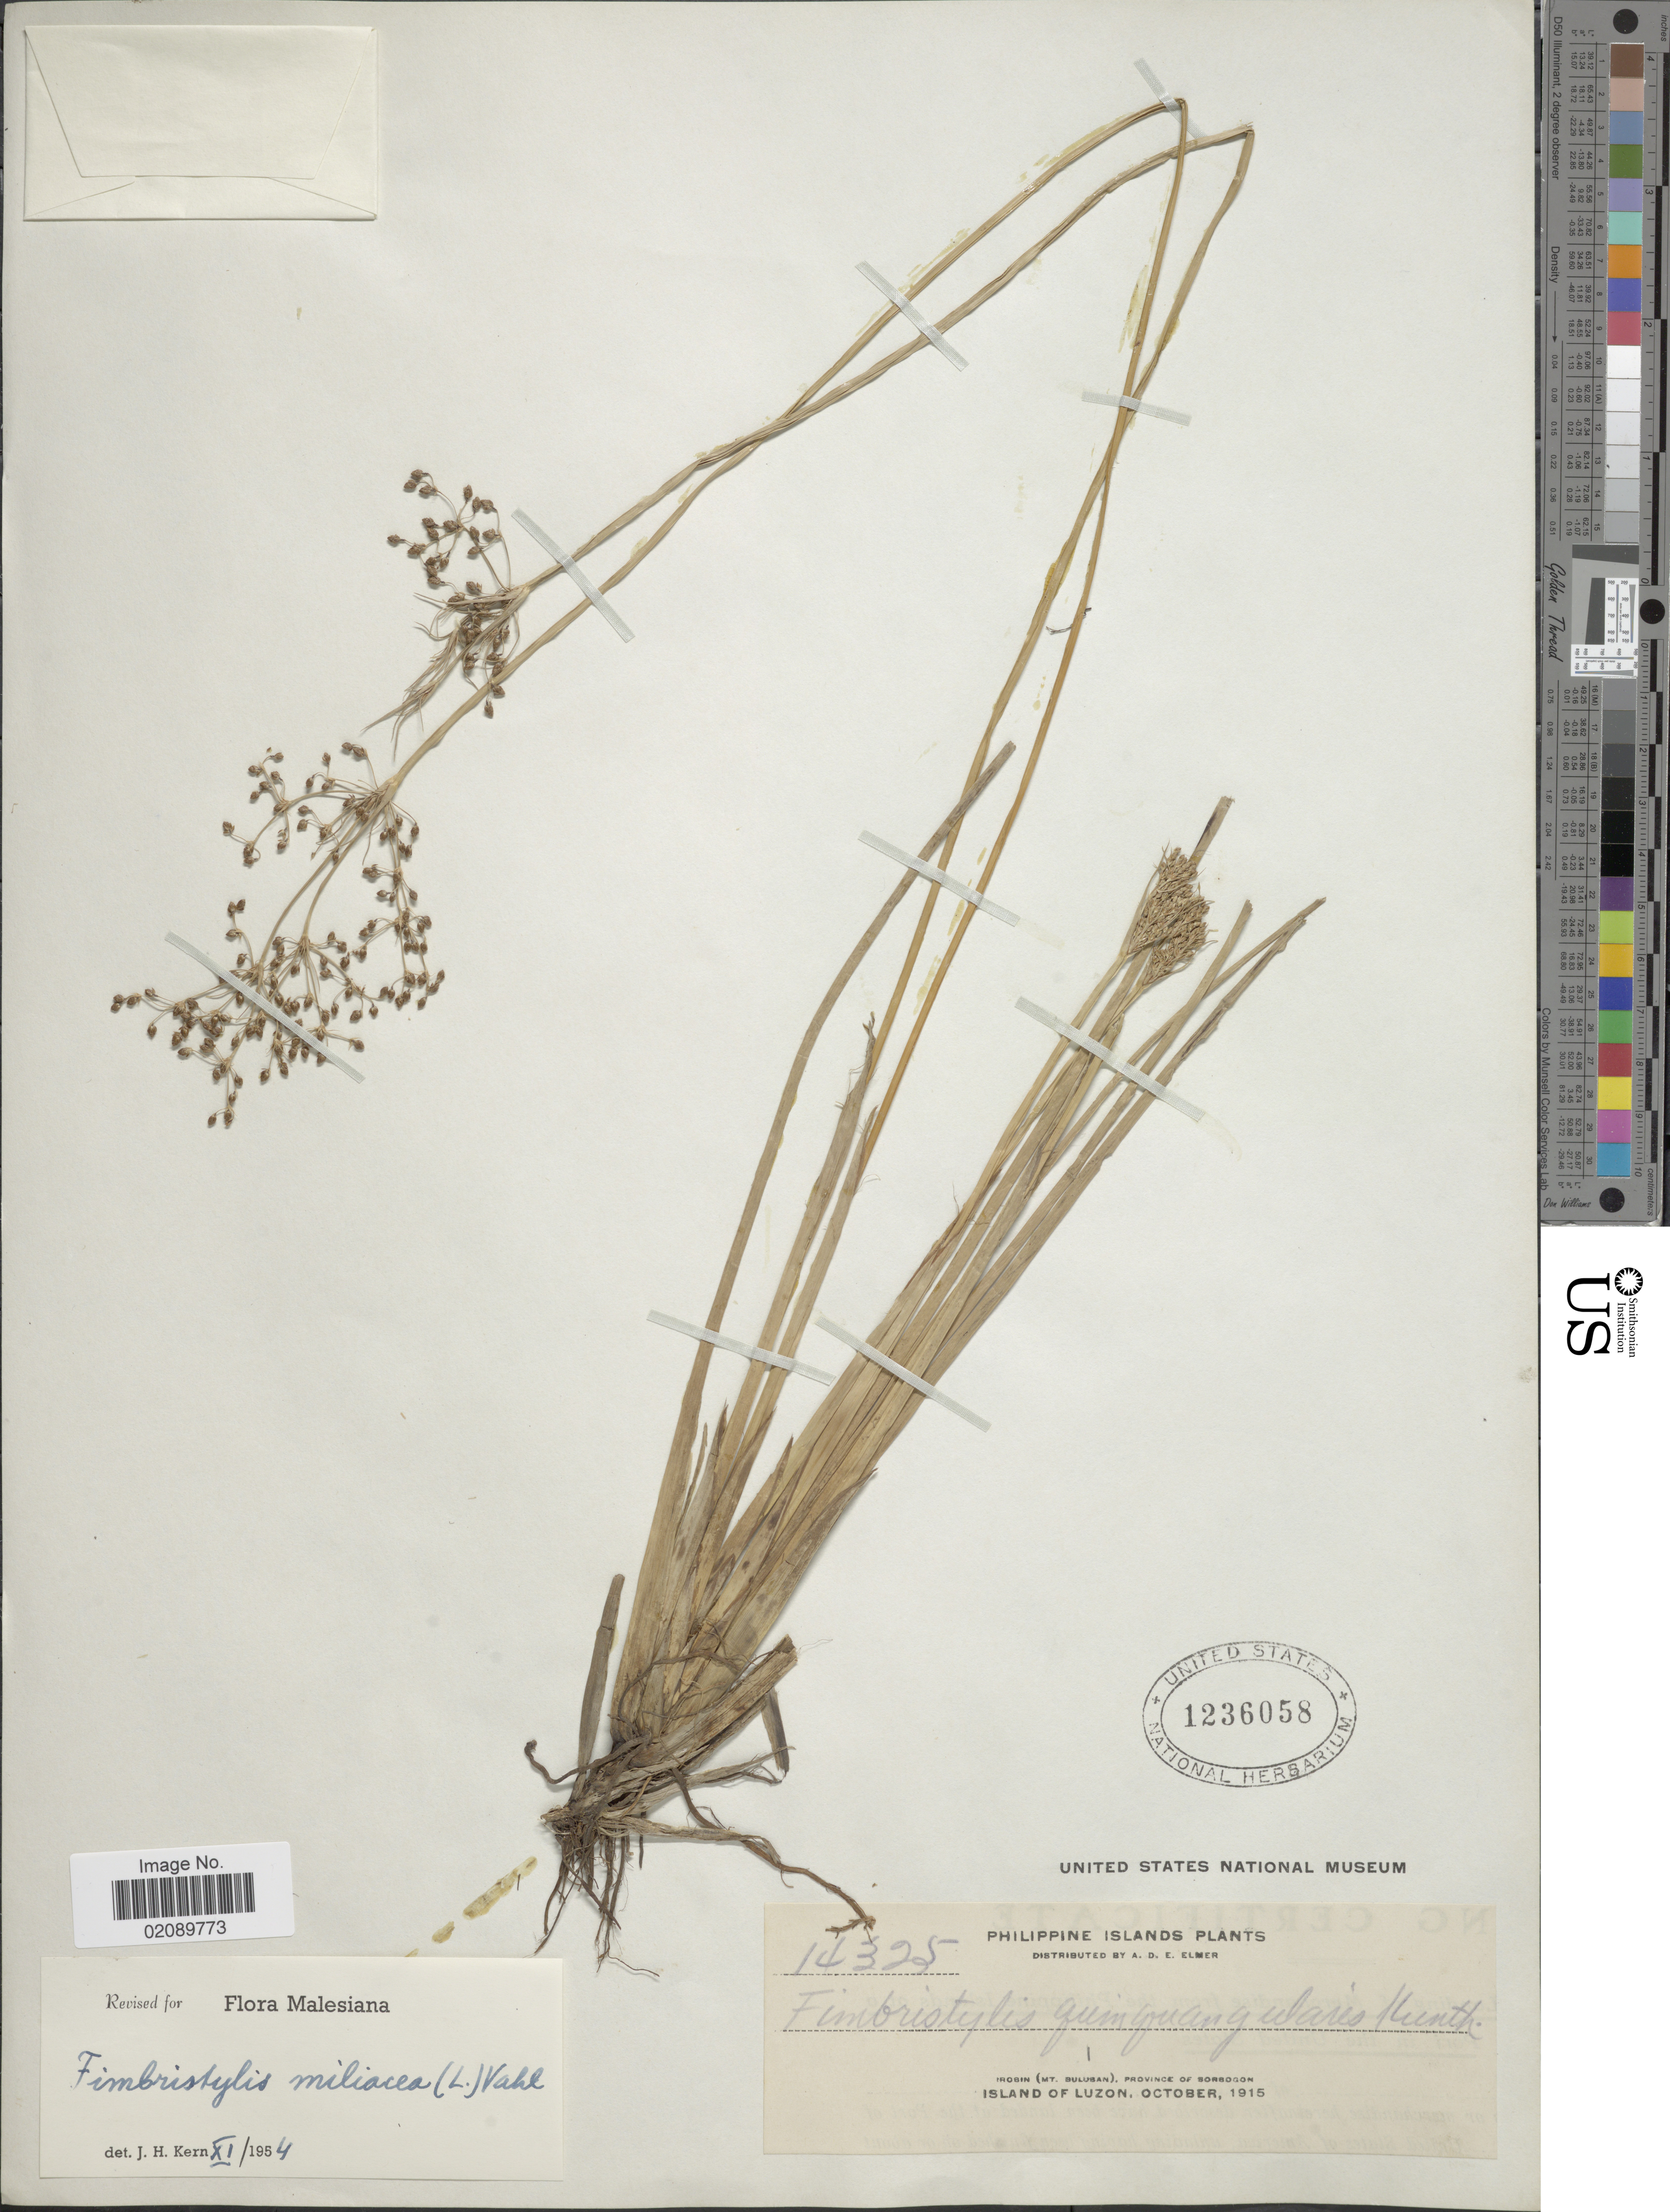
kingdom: Plantae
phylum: Tracheophyta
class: Liliopsida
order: Poales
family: Cyperaceae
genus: Fimbristylis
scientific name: Fimbristylis littoralis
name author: Gaudich.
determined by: Strong, M. T., (US), Smithsonian Institution - National Museum of Natural History (UNITED STATES)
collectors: A. D. E. Elmer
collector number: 14325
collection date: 1915-10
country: Philippines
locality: Philippine Islands, Irosin (Mt. Bulusan), Province of Sorsogon, Island of Luzon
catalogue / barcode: US 1236058